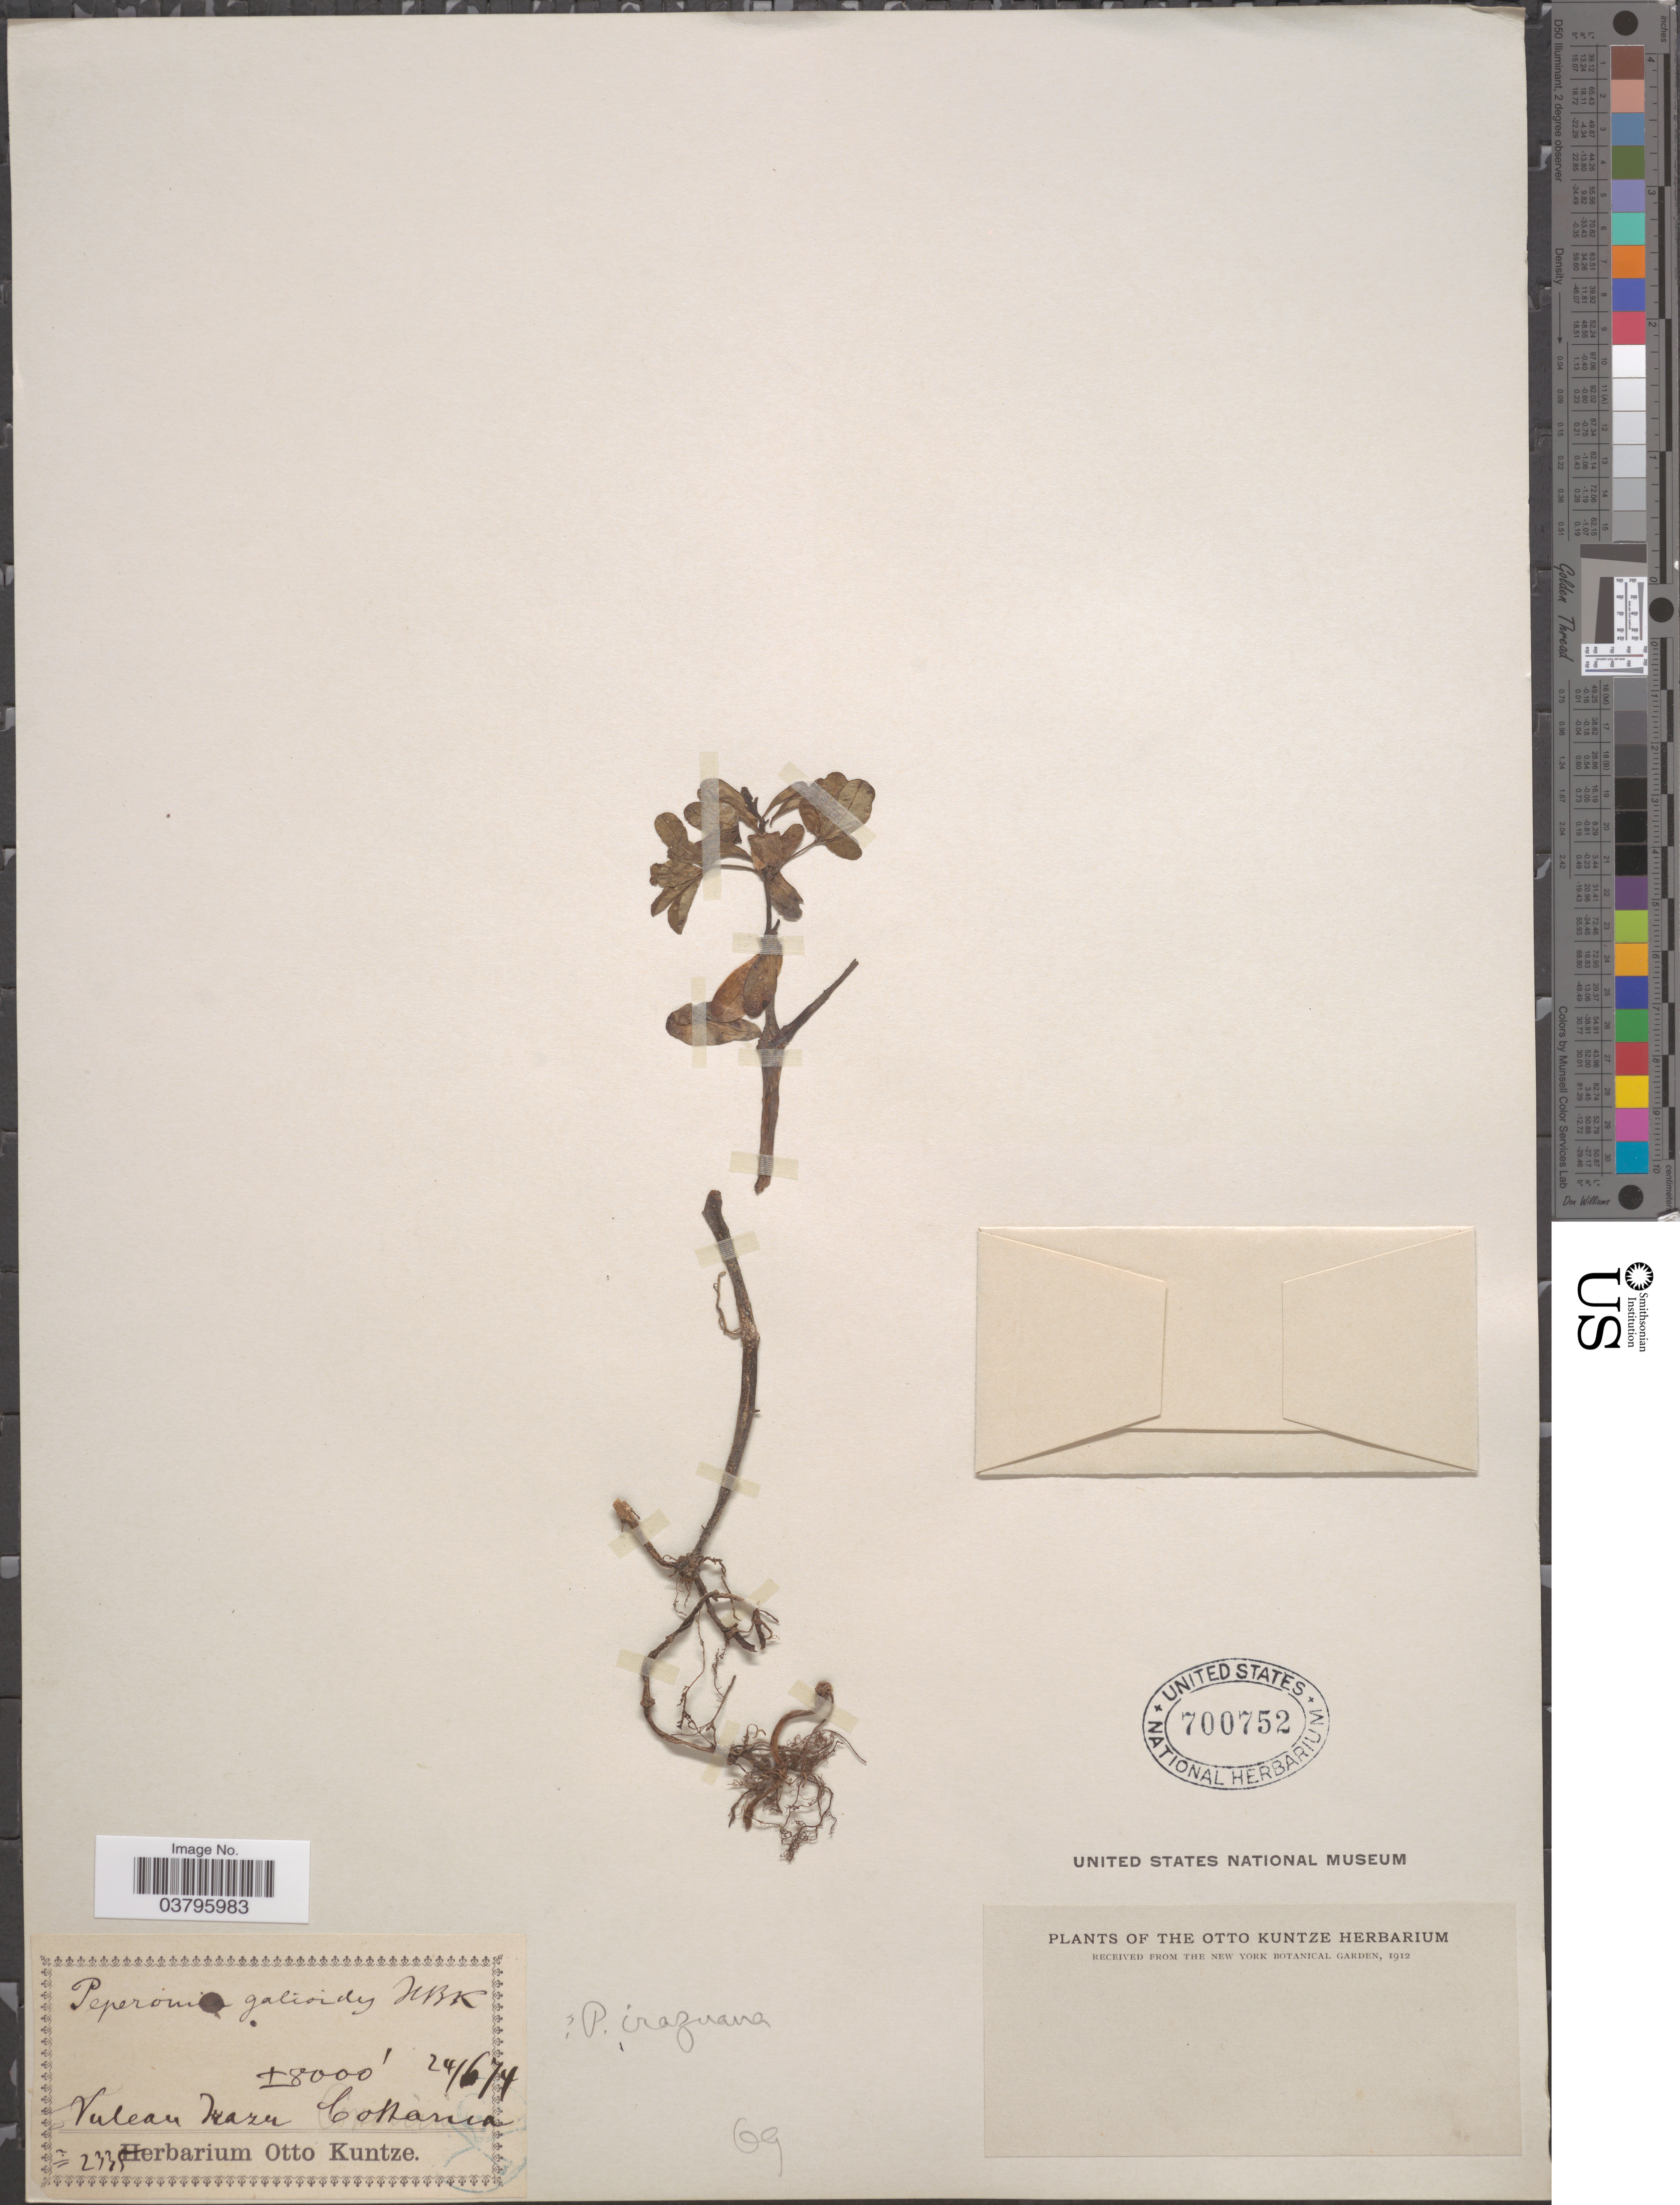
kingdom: Plantae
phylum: Tracheophyta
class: Magnoliopsida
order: Piperales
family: Piperaceae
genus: Peperomia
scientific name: Peperomia hoffmannii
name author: C. DC.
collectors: ex herb. Otto Kuntze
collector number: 2335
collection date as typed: Transcribed d/m/y: 24/6/74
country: Costa Rica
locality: Volcán Irazú, Costa Rica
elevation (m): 2438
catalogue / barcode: US 700752